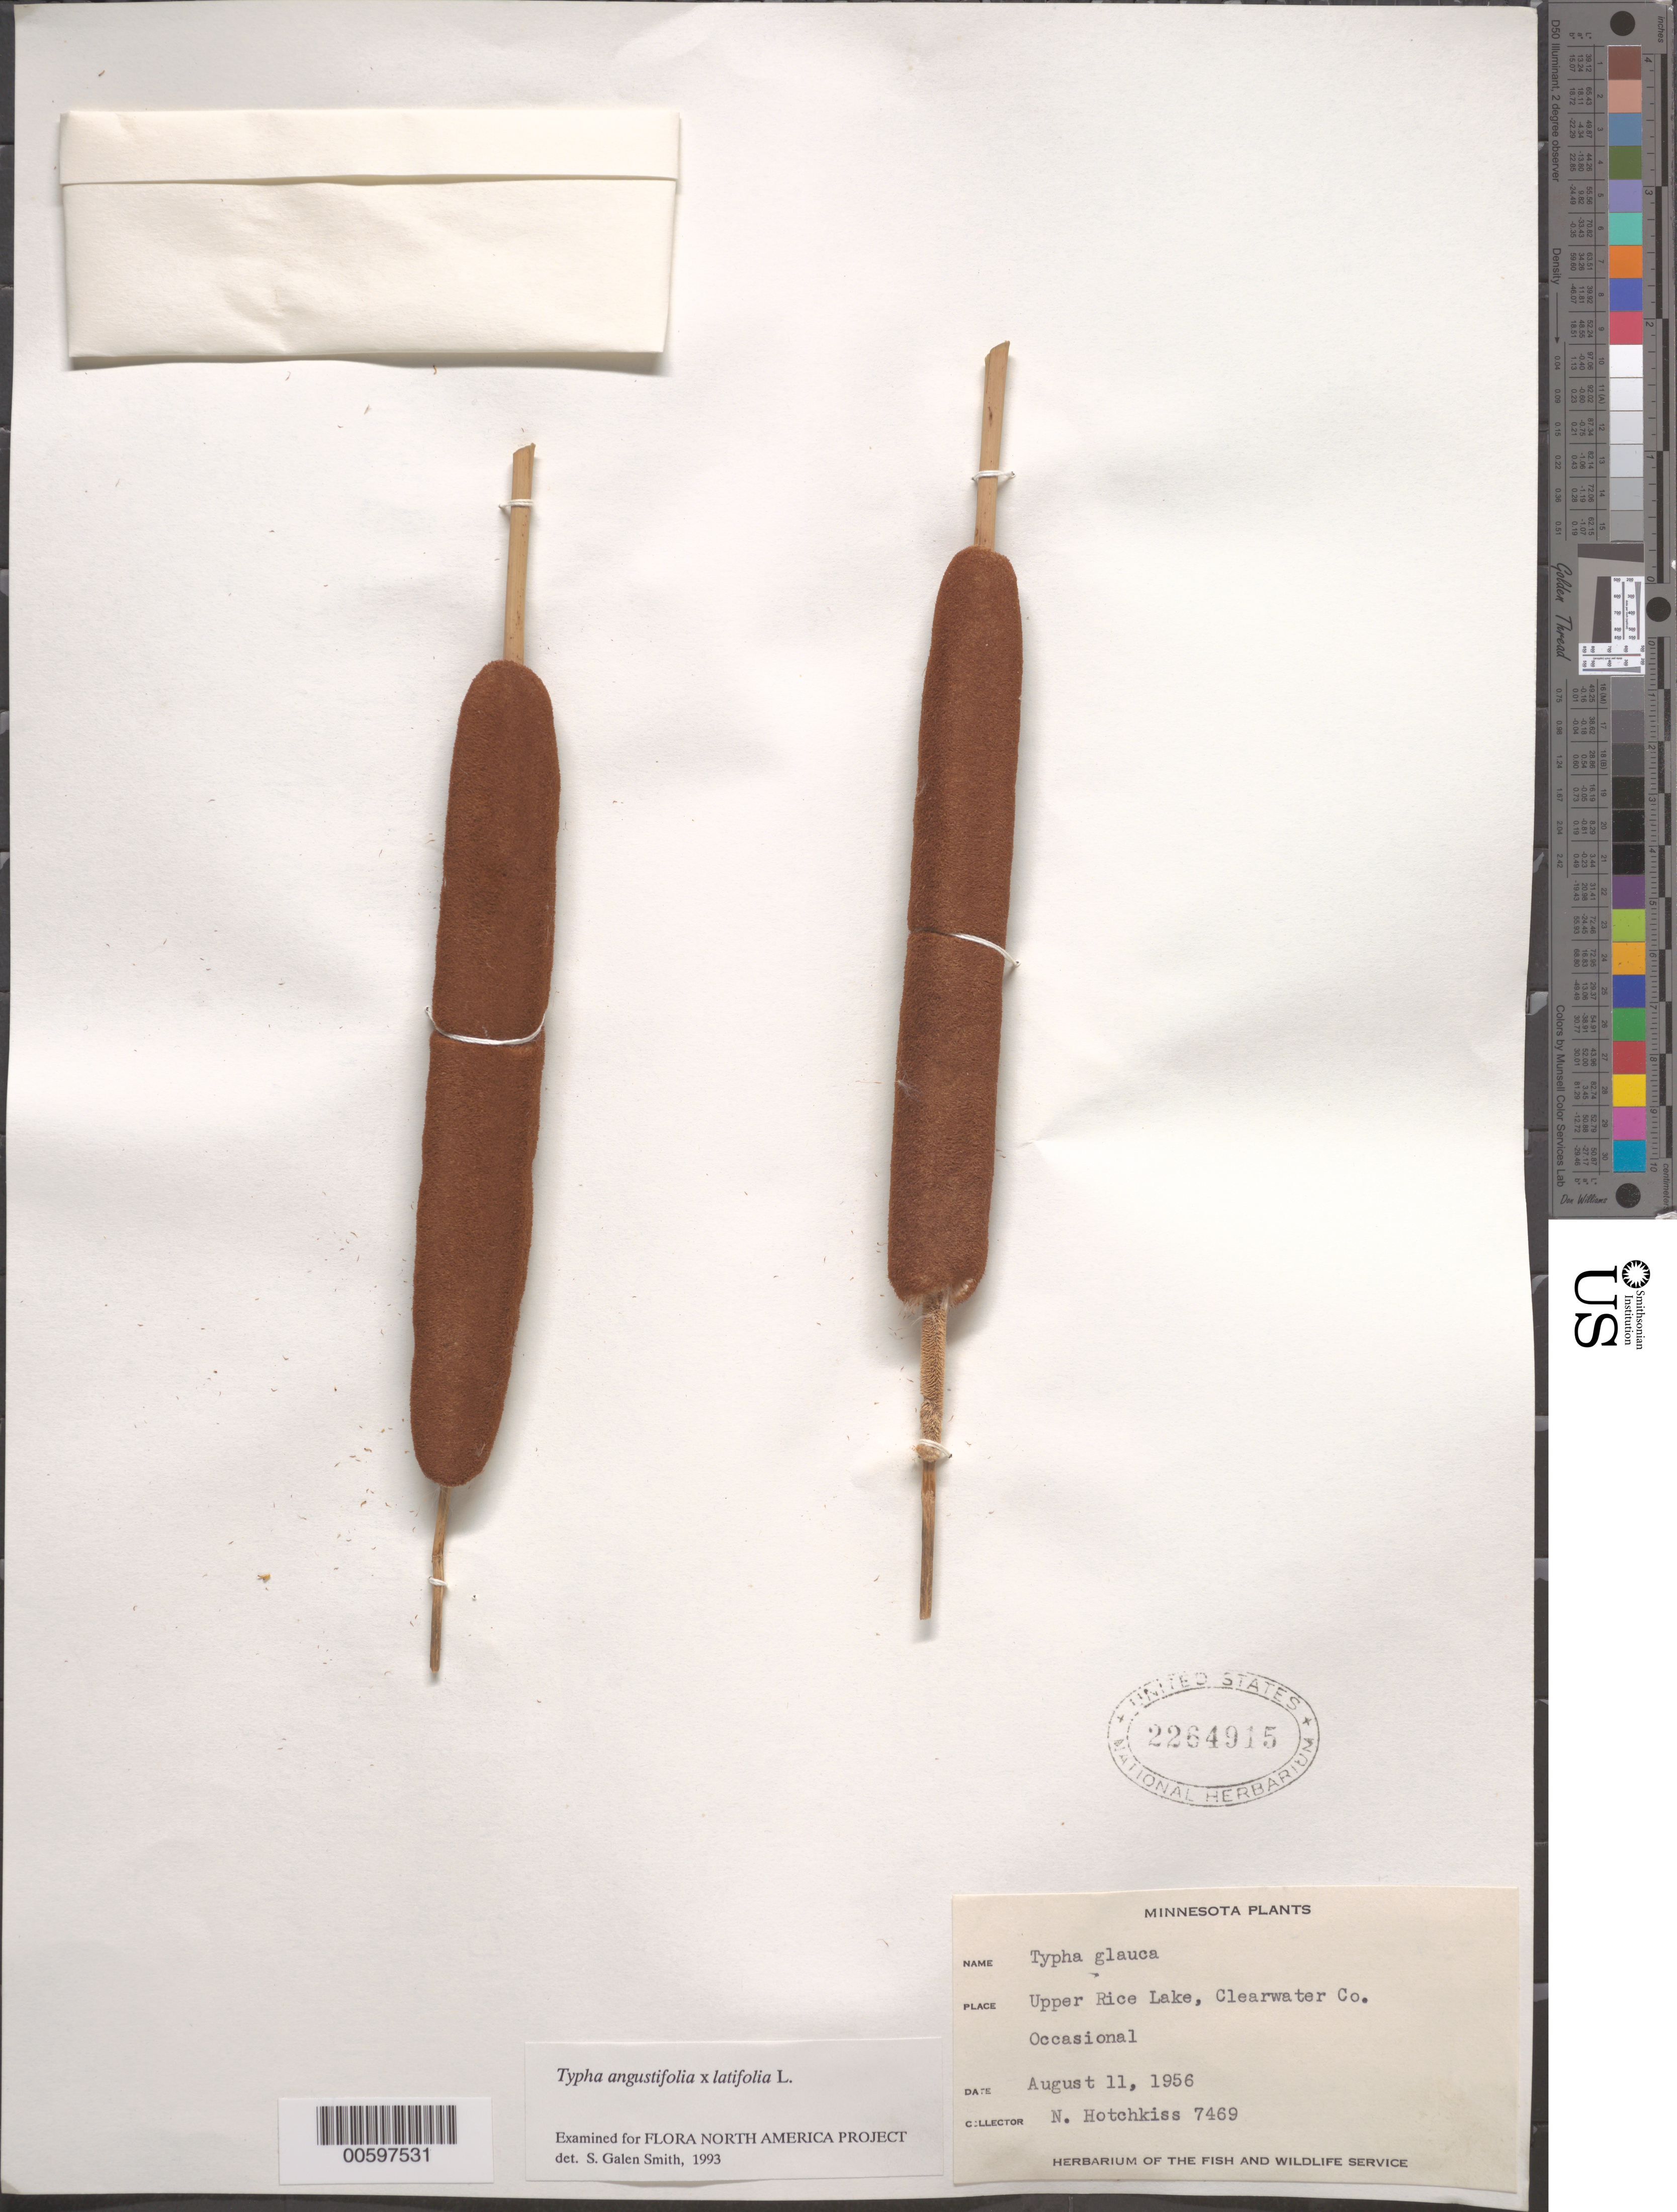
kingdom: Plantae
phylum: Tracheophyta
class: Liliopsida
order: Poales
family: Typhaceae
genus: Typha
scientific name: Typha glauca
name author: Godr.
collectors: N. Hotchkiss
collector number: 7469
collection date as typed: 11 Aug 1956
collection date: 1956-08-11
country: United States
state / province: Minnesota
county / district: Clearwater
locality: Upper Rice Lake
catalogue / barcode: US 2264915